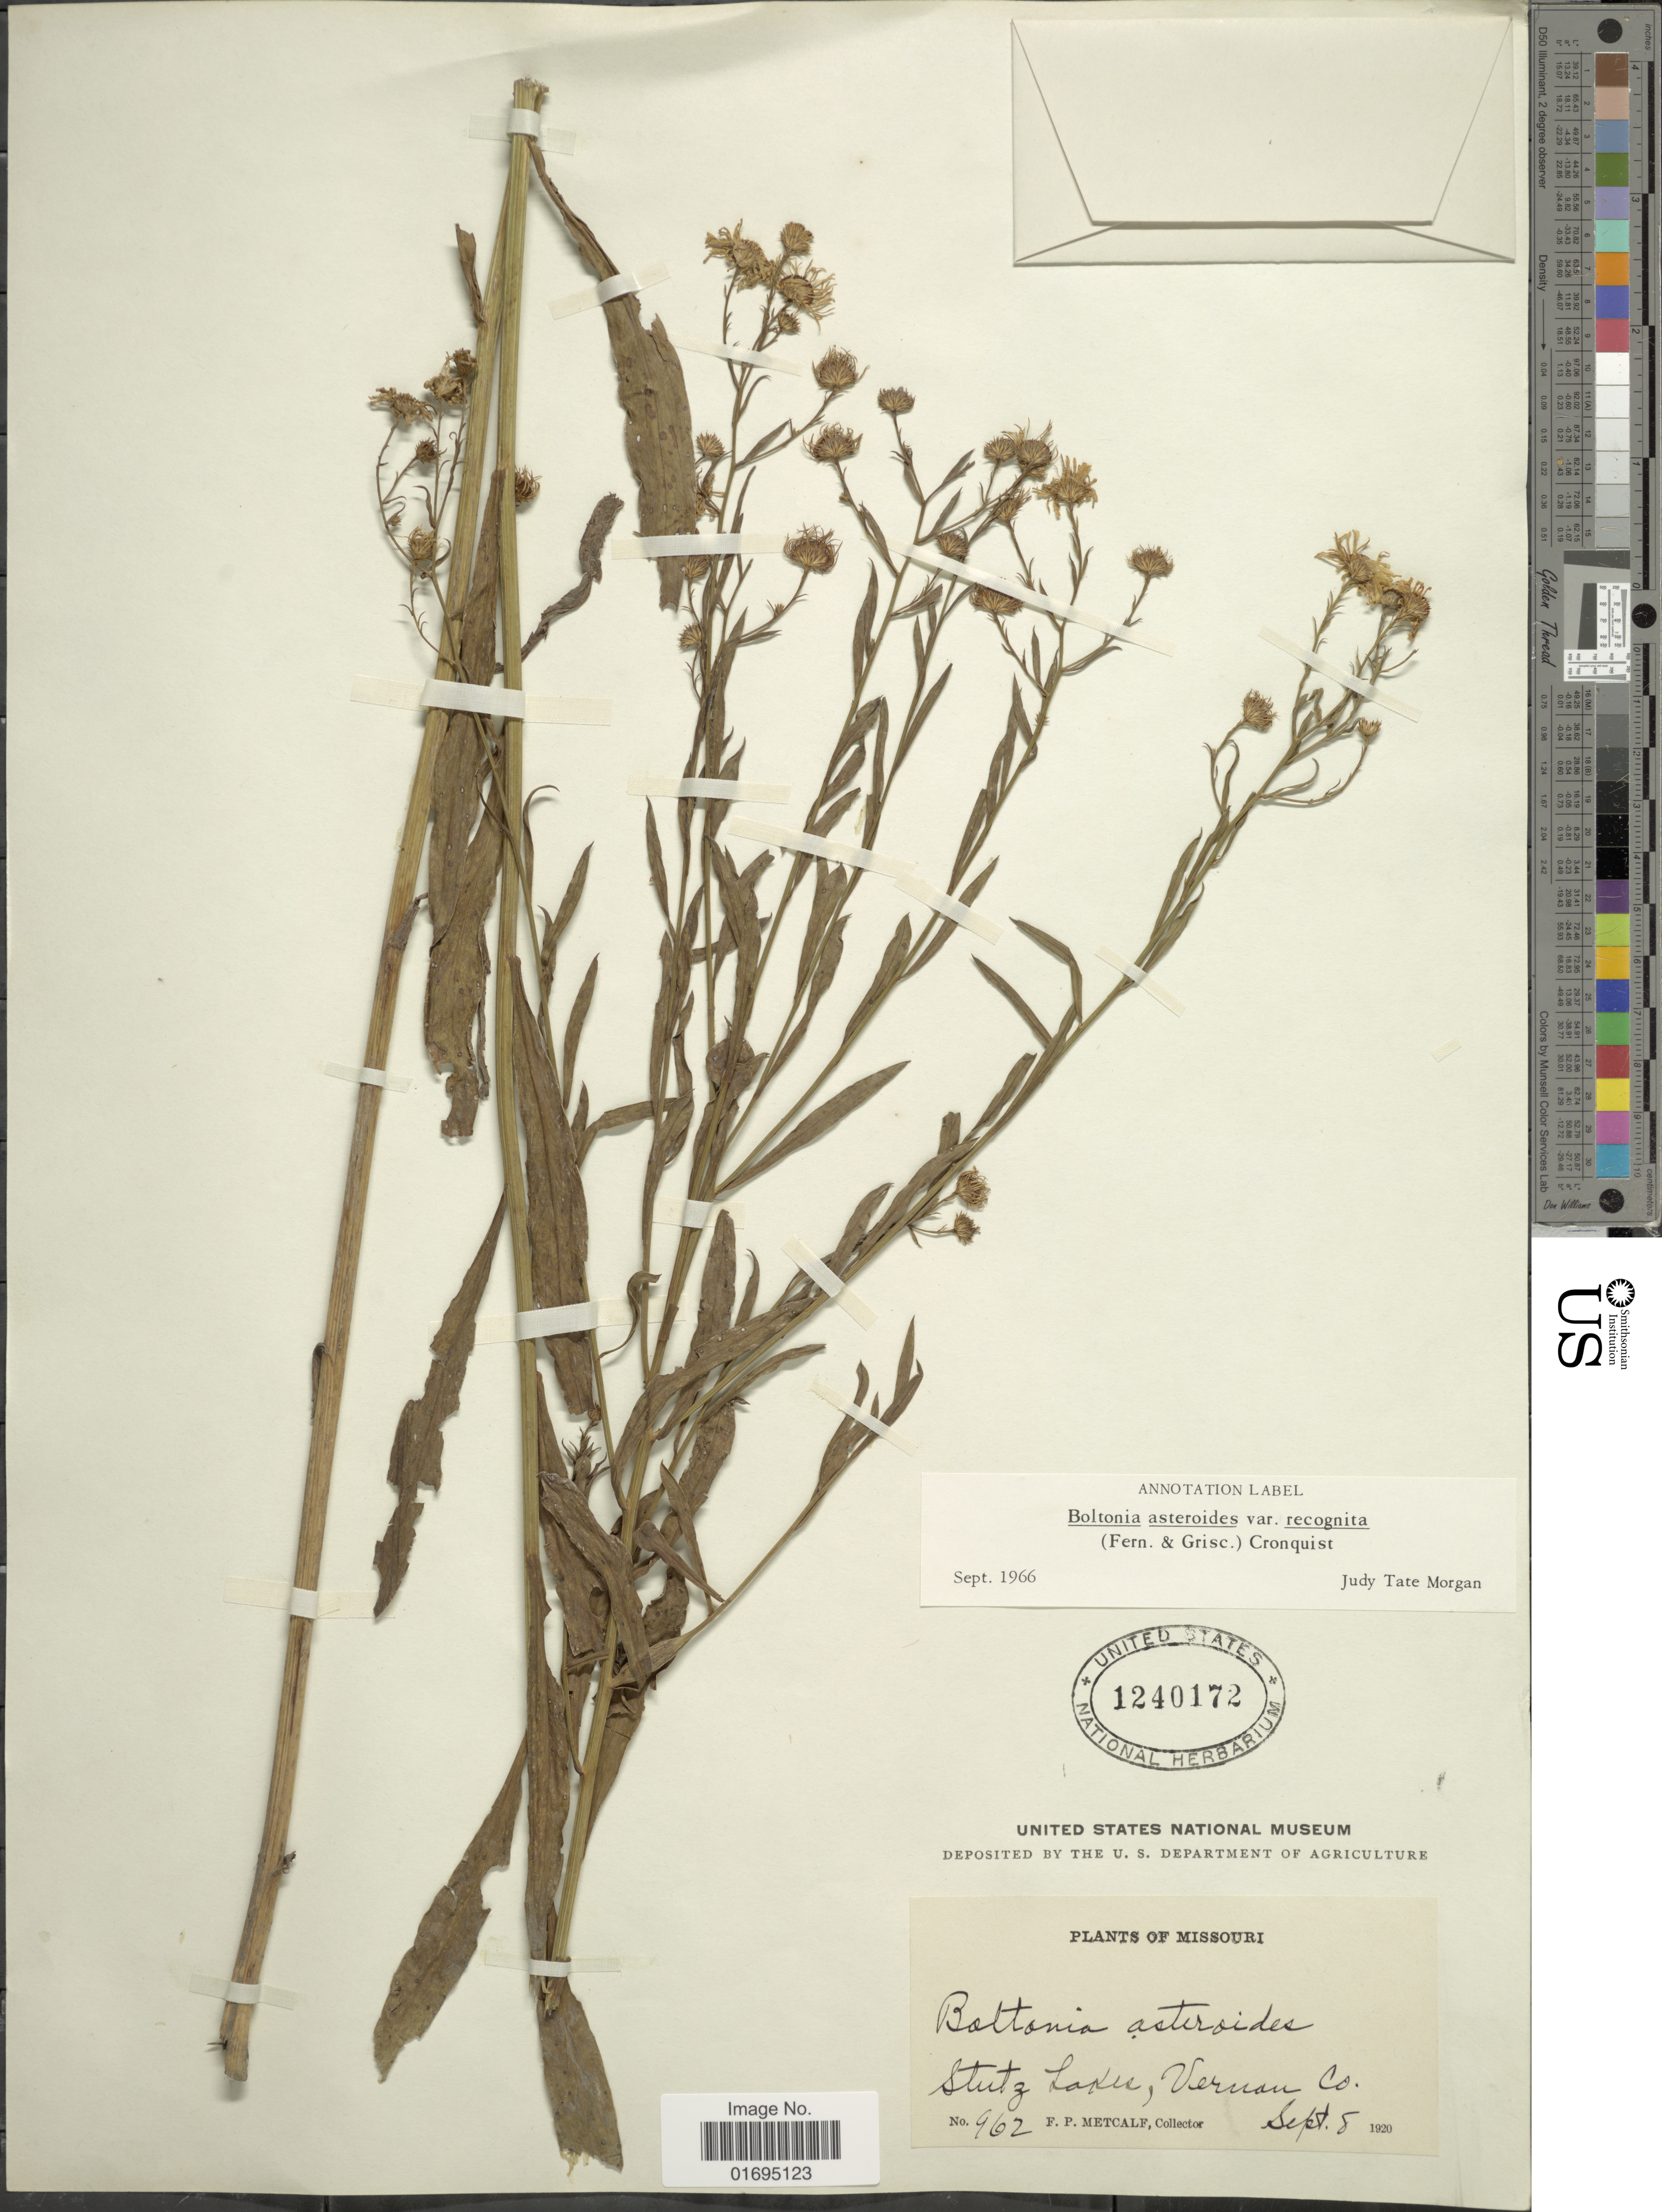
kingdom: Plantae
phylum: Tracheophyta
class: Magnoliopsida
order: Asterales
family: Asteraceae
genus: Boltonia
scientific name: Boltonia asteroides var. recognita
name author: (Fernald & Griscom) Cronq.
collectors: F. Metcalf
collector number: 962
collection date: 1920-09-08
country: United States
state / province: Missouri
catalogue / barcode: US 1240172